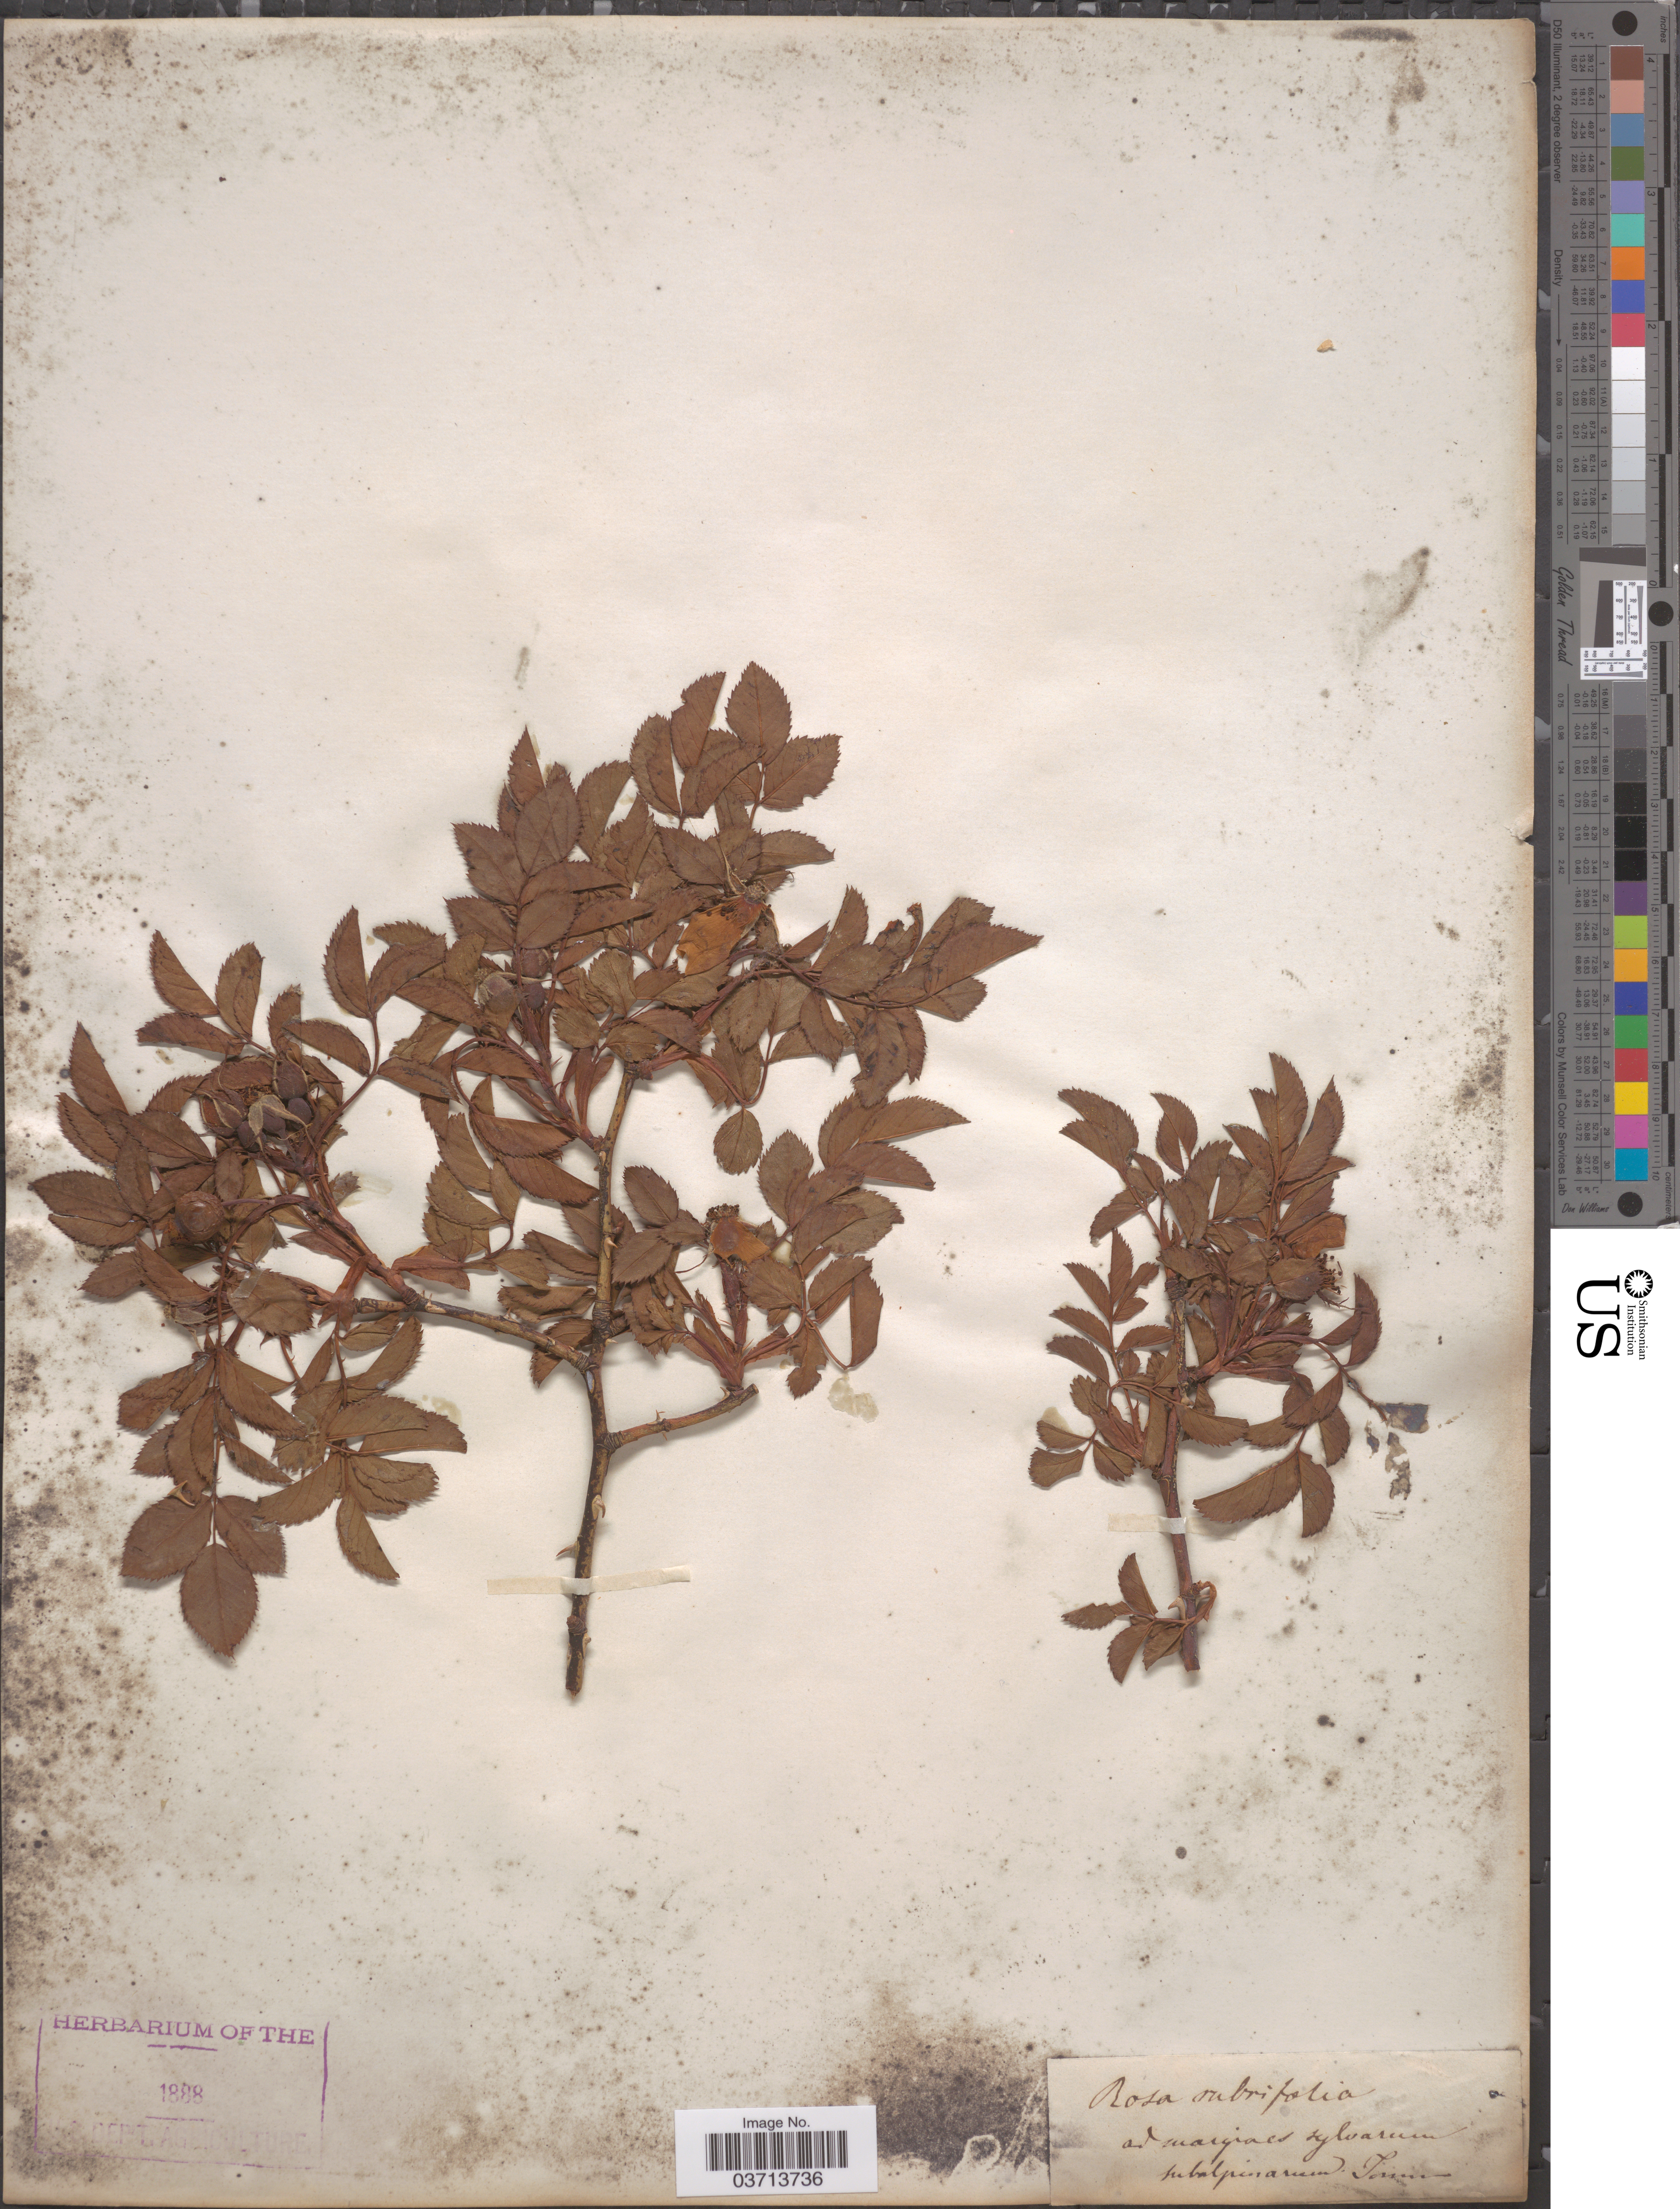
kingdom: Plantae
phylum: Tracheophyta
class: Magnoliopsida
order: Rosales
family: Rosaceae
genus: Rosa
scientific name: Rosa rubrifolia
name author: Vill.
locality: Ad margines sylvarum subalpinarum.